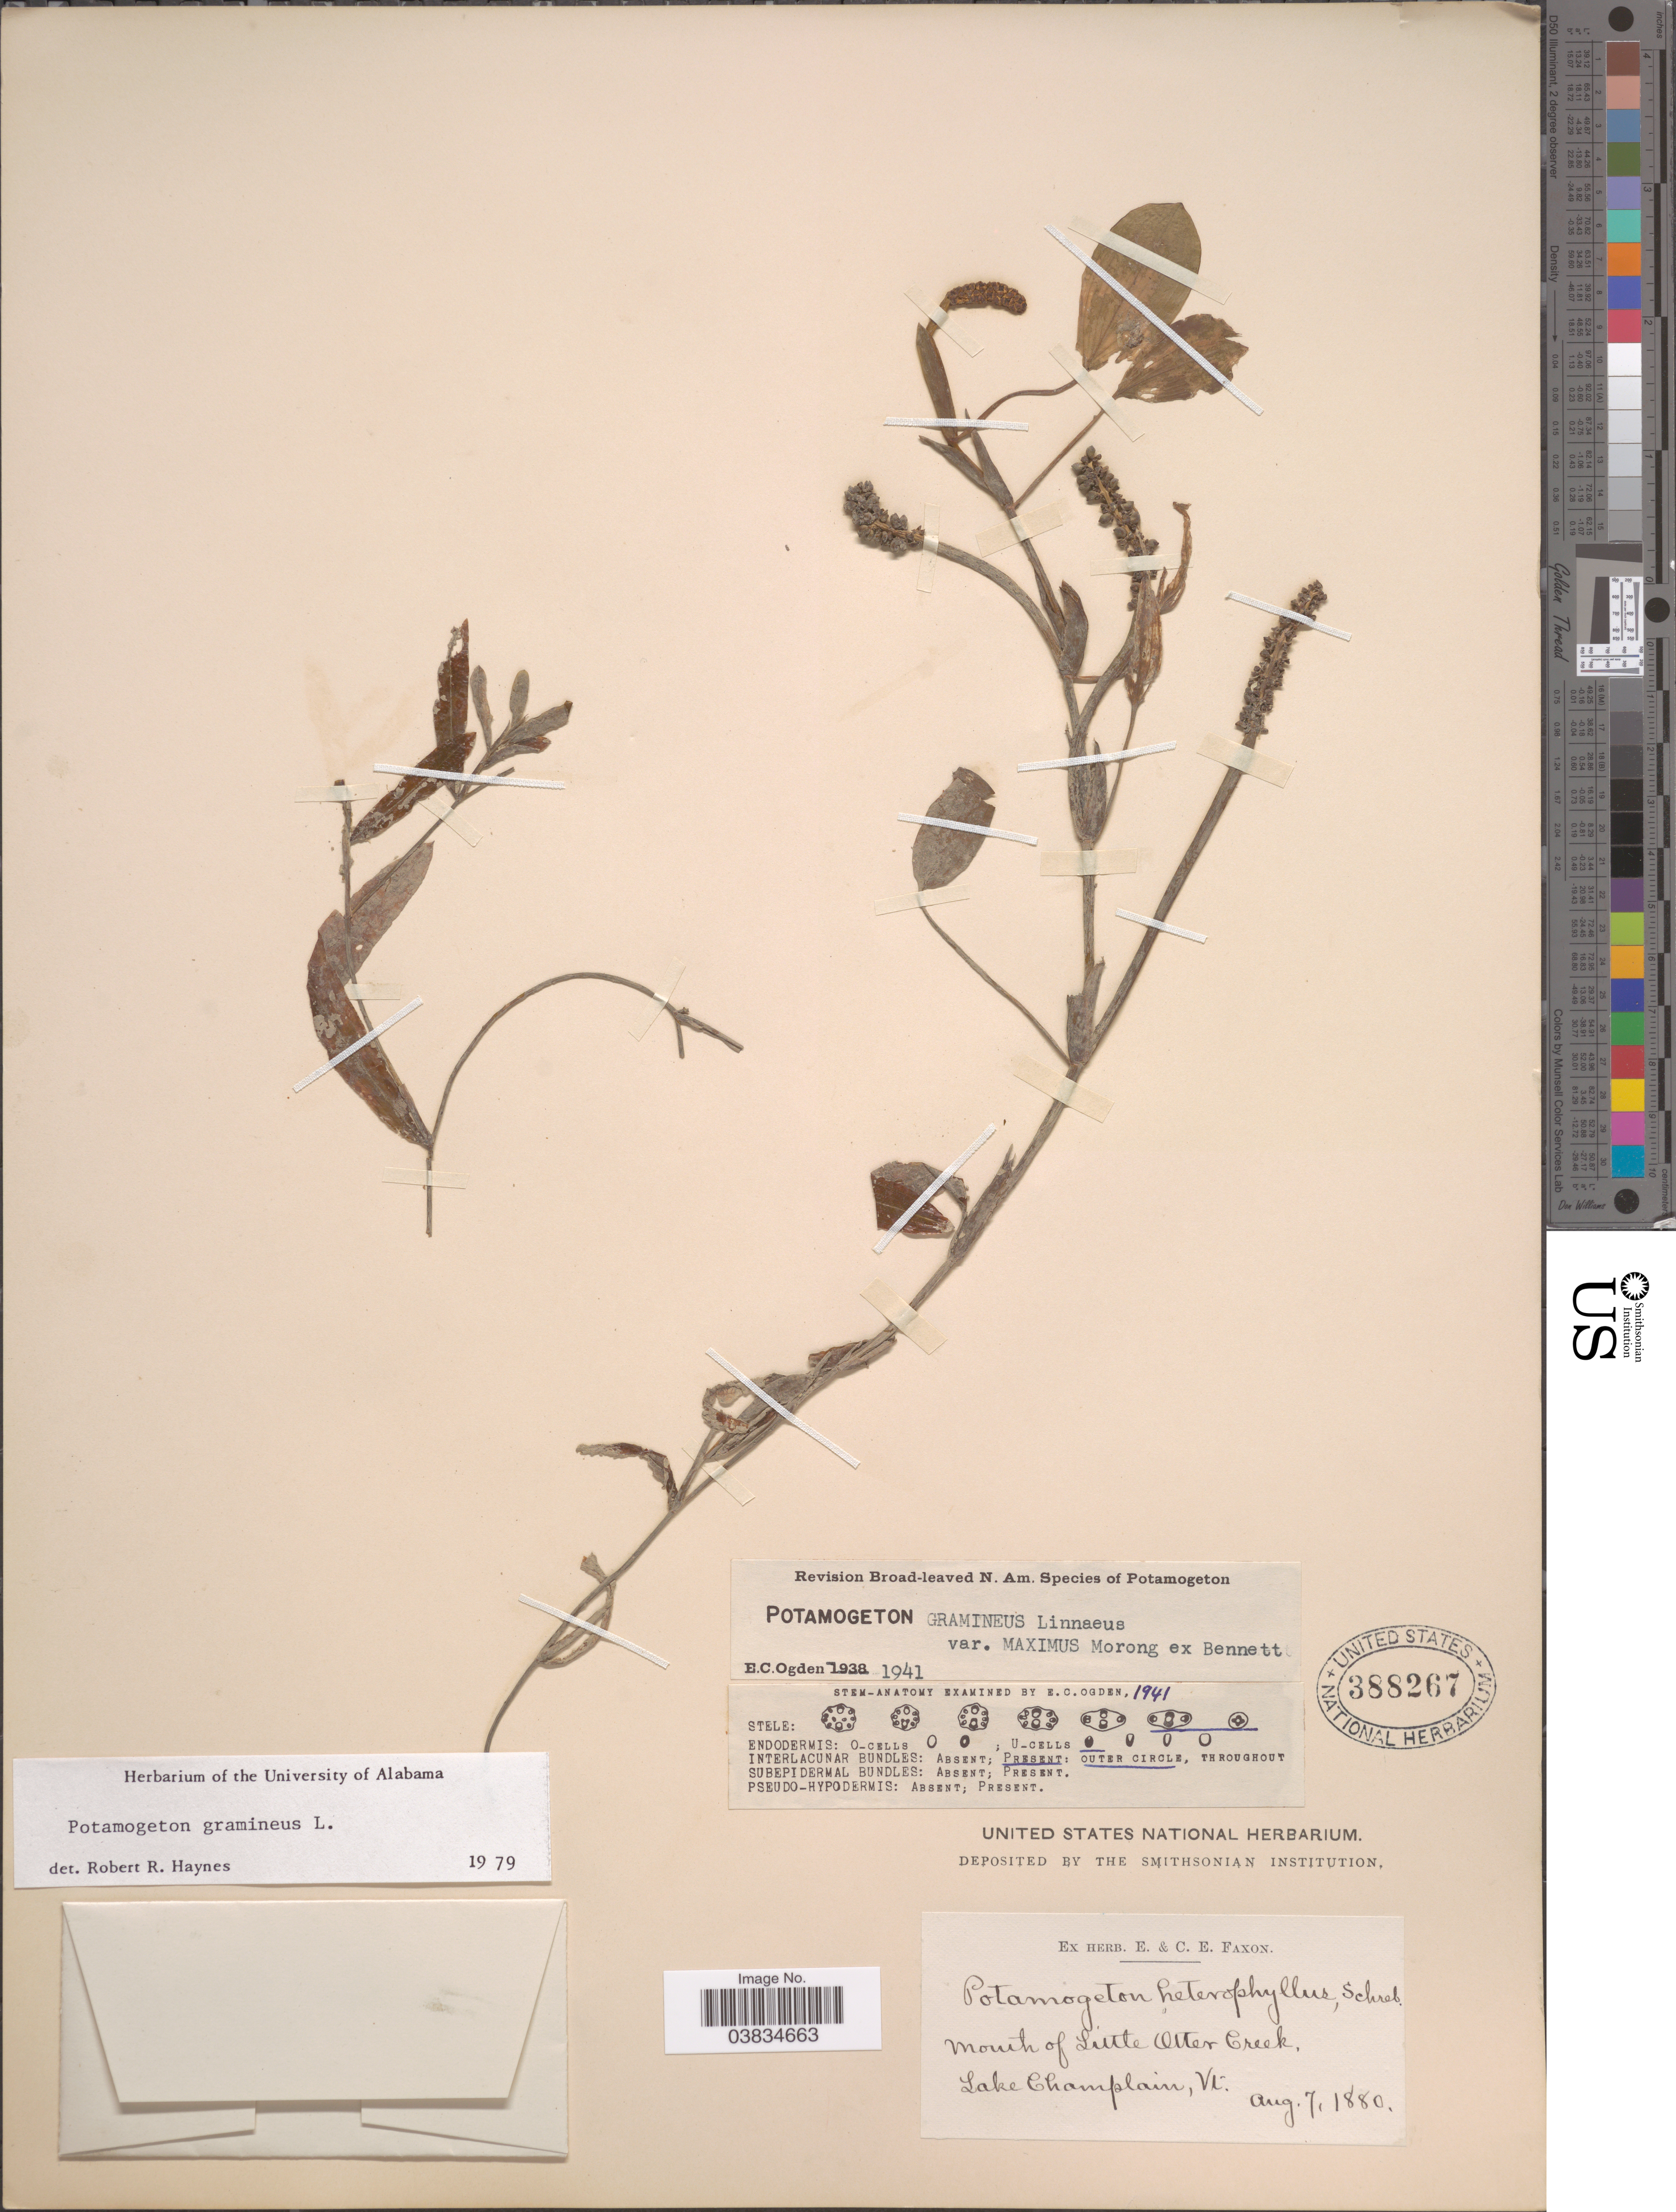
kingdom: Plantae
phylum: Tracheophyta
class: Liliopsida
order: Alismatales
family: Potamogetonaceae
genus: Potamogeton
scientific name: Potamogeton gramineus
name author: L.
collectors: ex herb. E. & C.E. Faxon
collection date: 1880-08-07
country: United States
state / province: Vermont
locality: Mouth of Little Otter Creek, Lake Champlain.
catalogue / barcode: US 388267